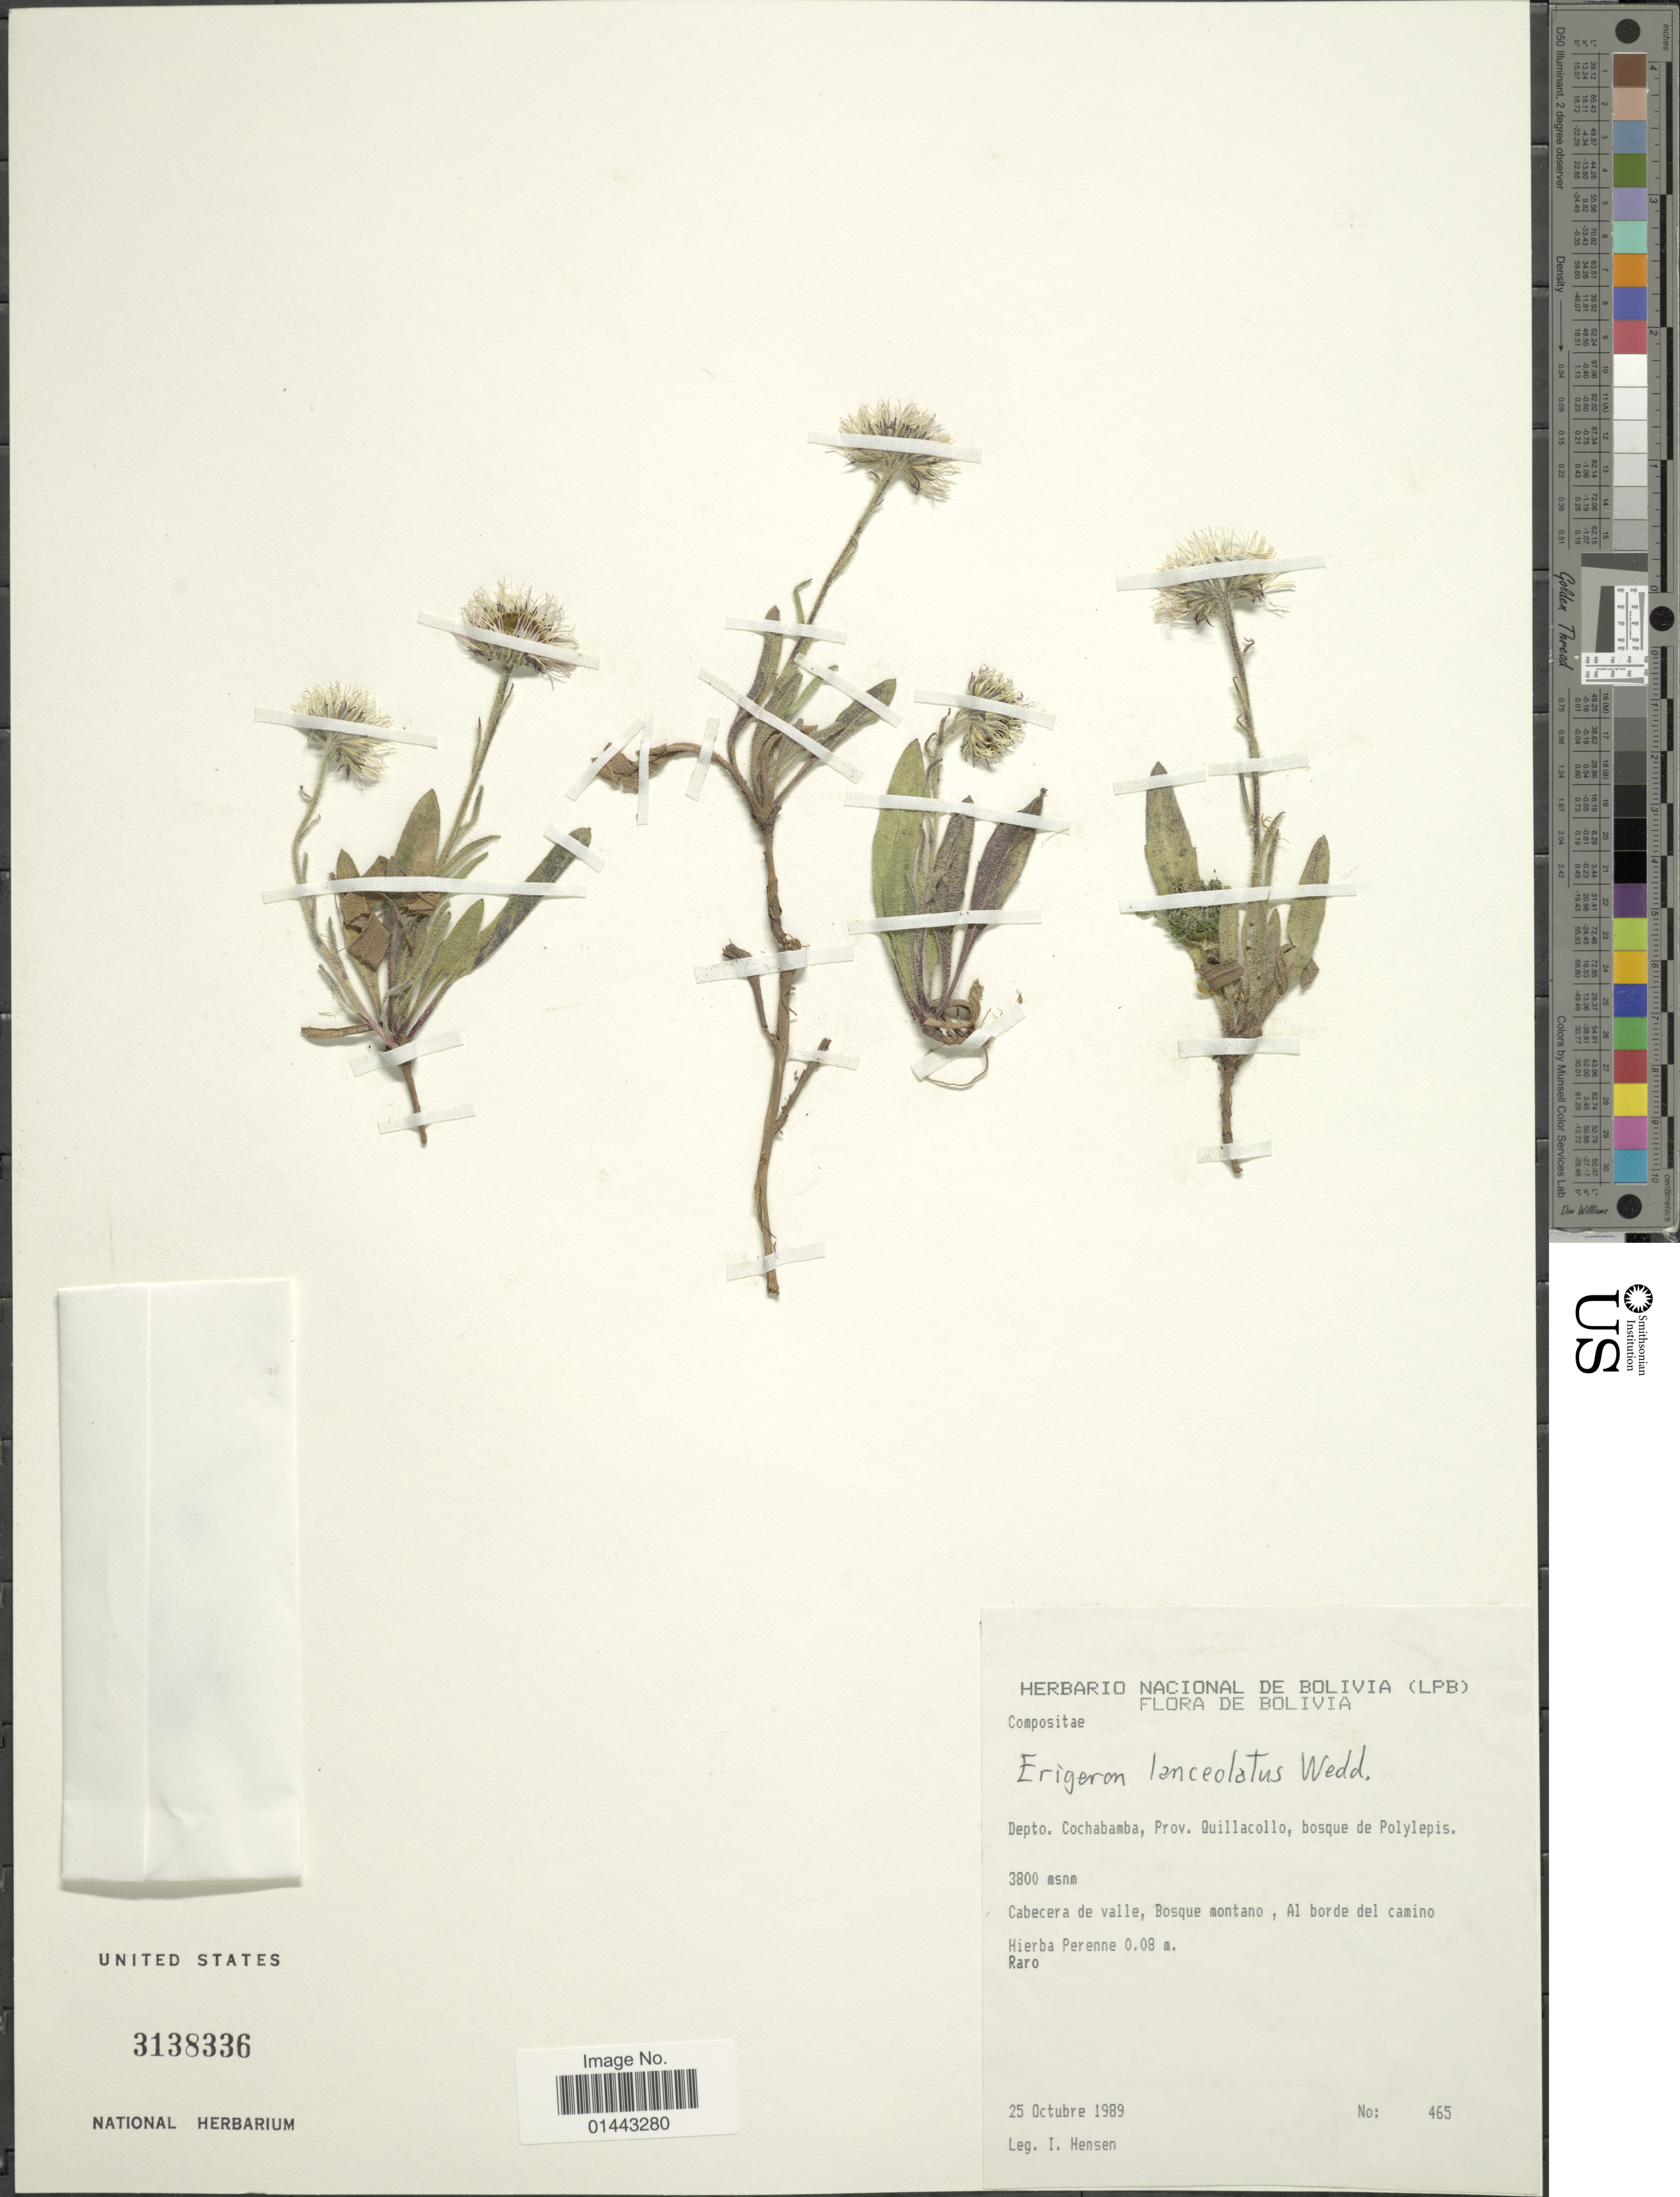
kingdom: Plantae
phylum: Tracheophyta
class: Magnoliopsida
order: Asterales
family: Asteraceae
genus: Erigeron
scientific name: Erigeron lanceolatus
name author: Wedd.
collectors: I. Hensen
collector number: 465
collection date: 1989-10-25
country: Bolivia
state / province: Cochabamba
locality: Prov. Quillacollo, bosque de Polylepis, Cabecera de valle, Bosque sontano, al borde del camino.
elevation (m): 3800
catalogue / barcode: US 3138336